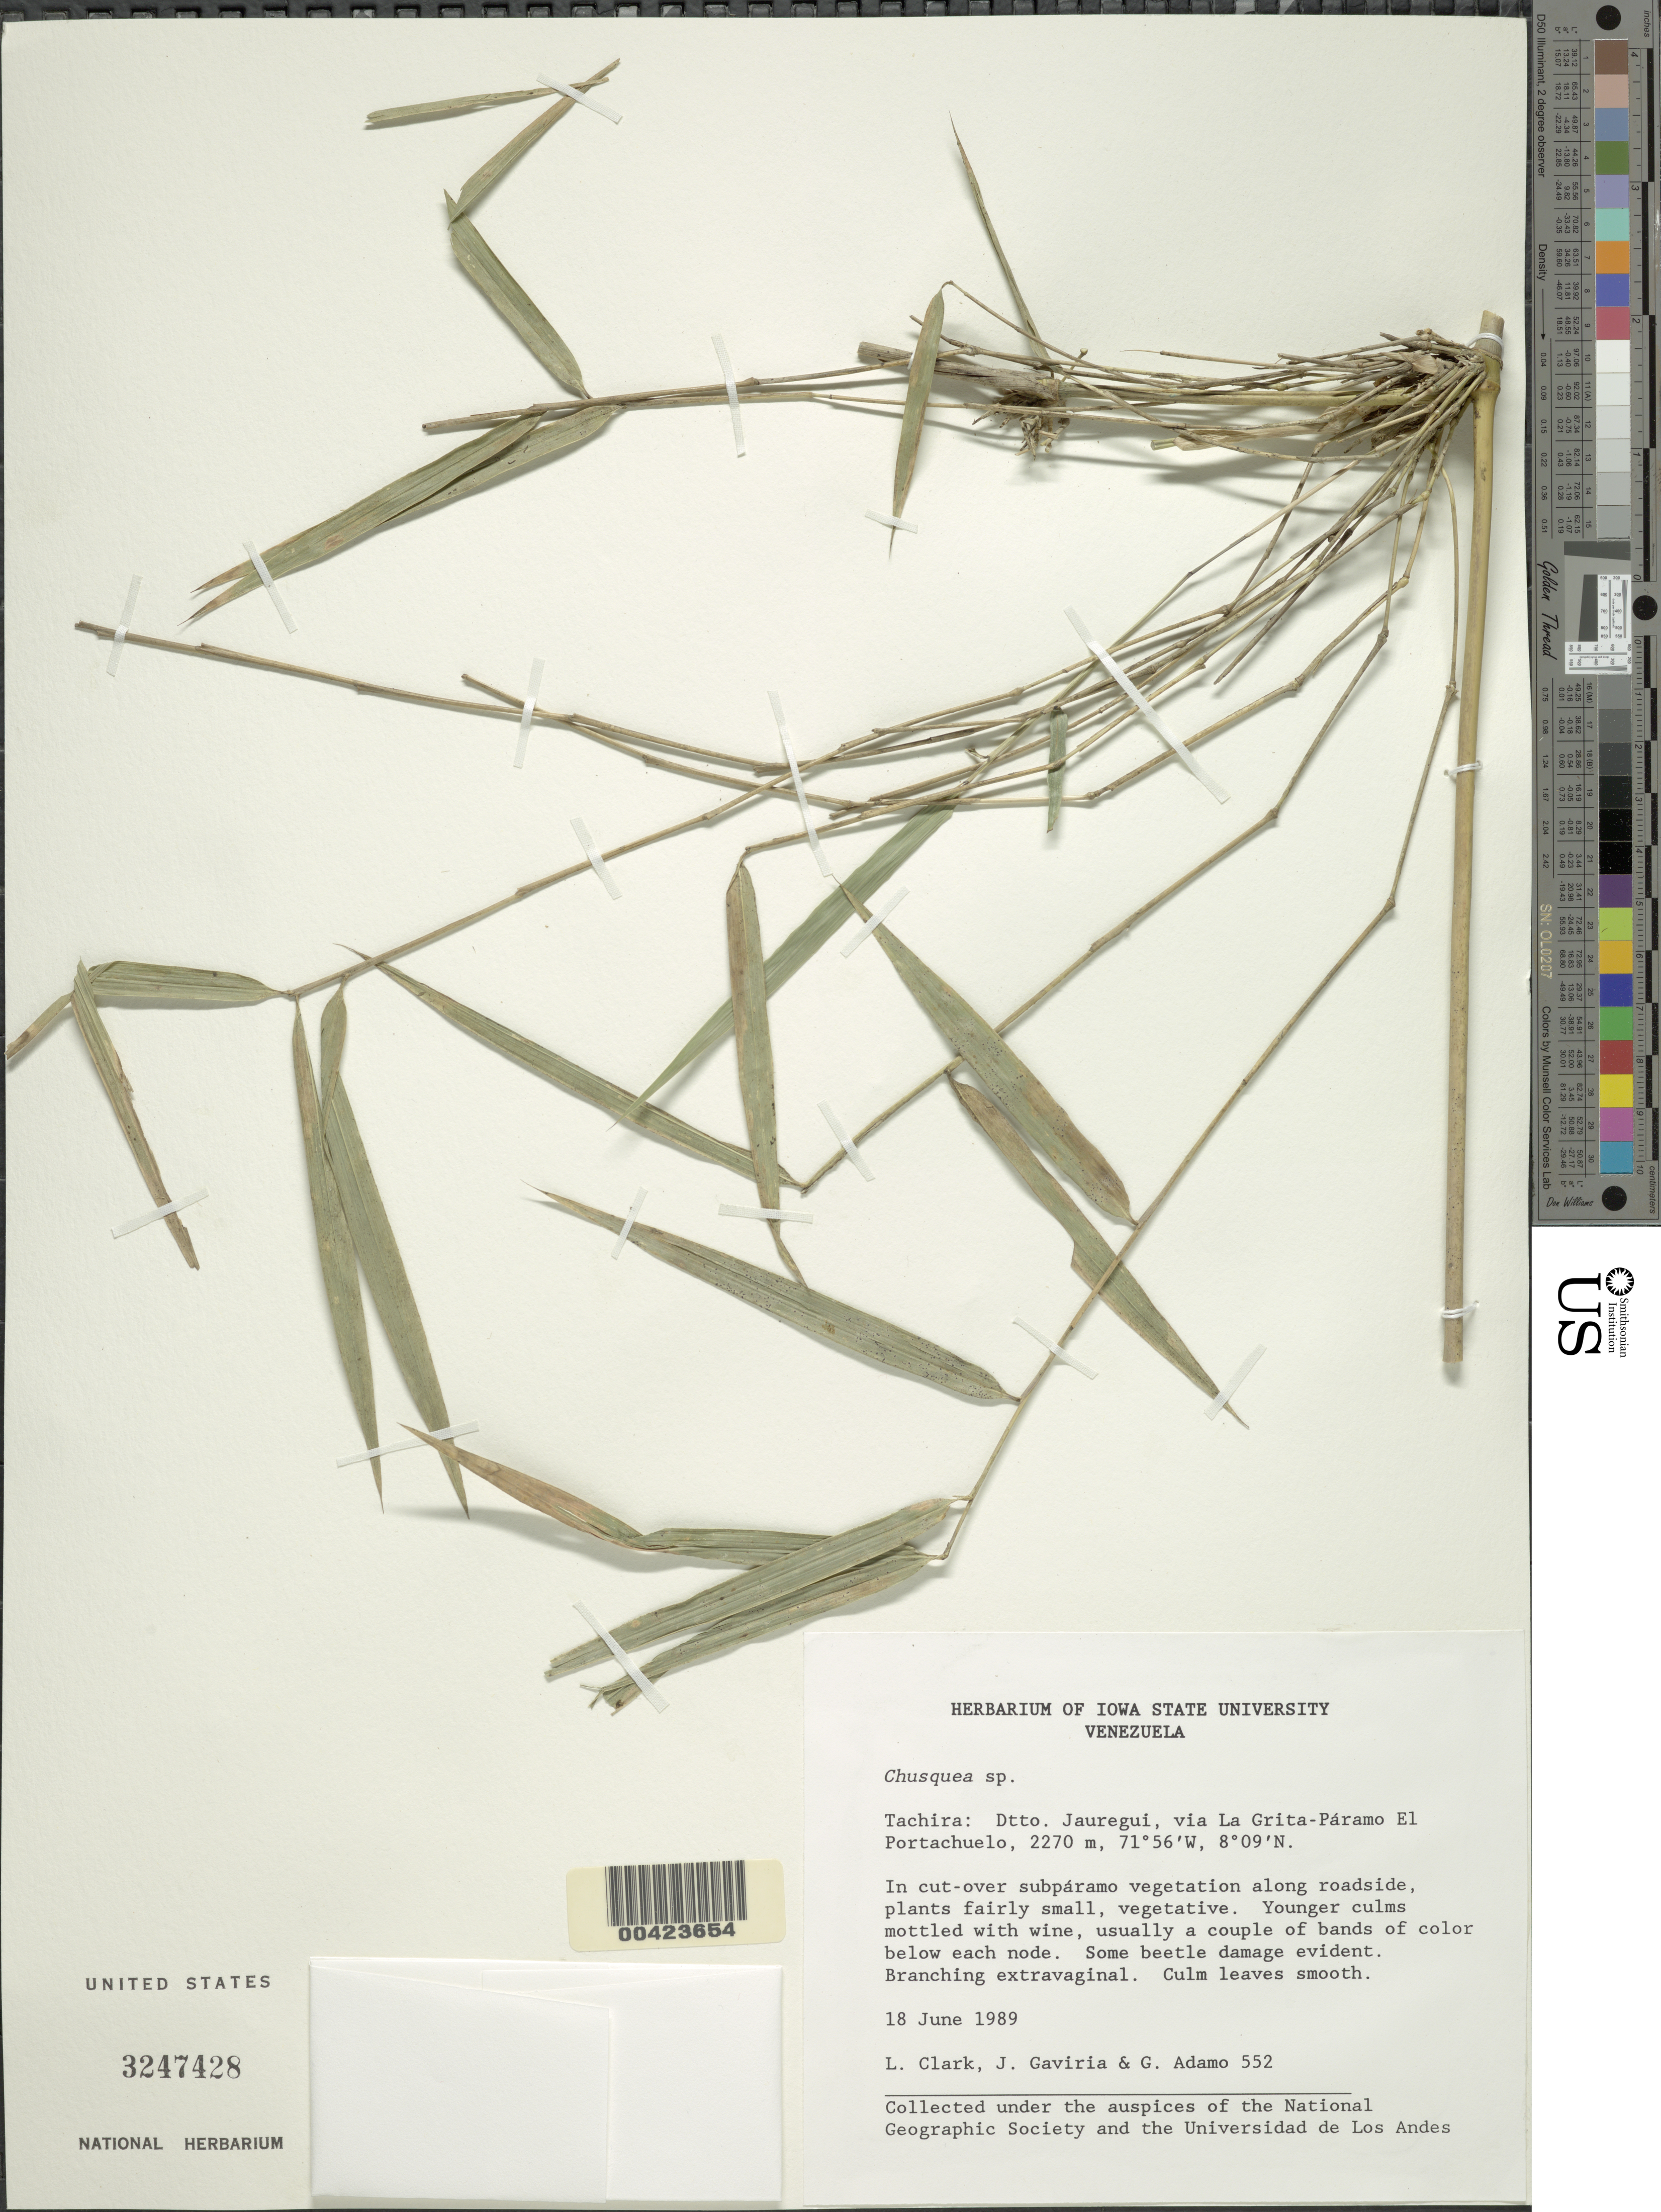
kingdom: Plantae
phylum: Tracheophyta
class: Liliopsida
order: Poales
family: Poaceae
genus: Chusquea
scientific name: Chusquea sp.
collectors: L. G. Clark, J. Gaviria & G. Adamo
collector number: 552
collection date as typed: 18 Jun 1989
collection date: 1989-06-18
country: Venezuela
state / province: Mérida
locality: Via la grita - paramo el portachuelo-tovar; dtto. jauregui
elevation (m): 2270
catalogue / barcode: US 3247428